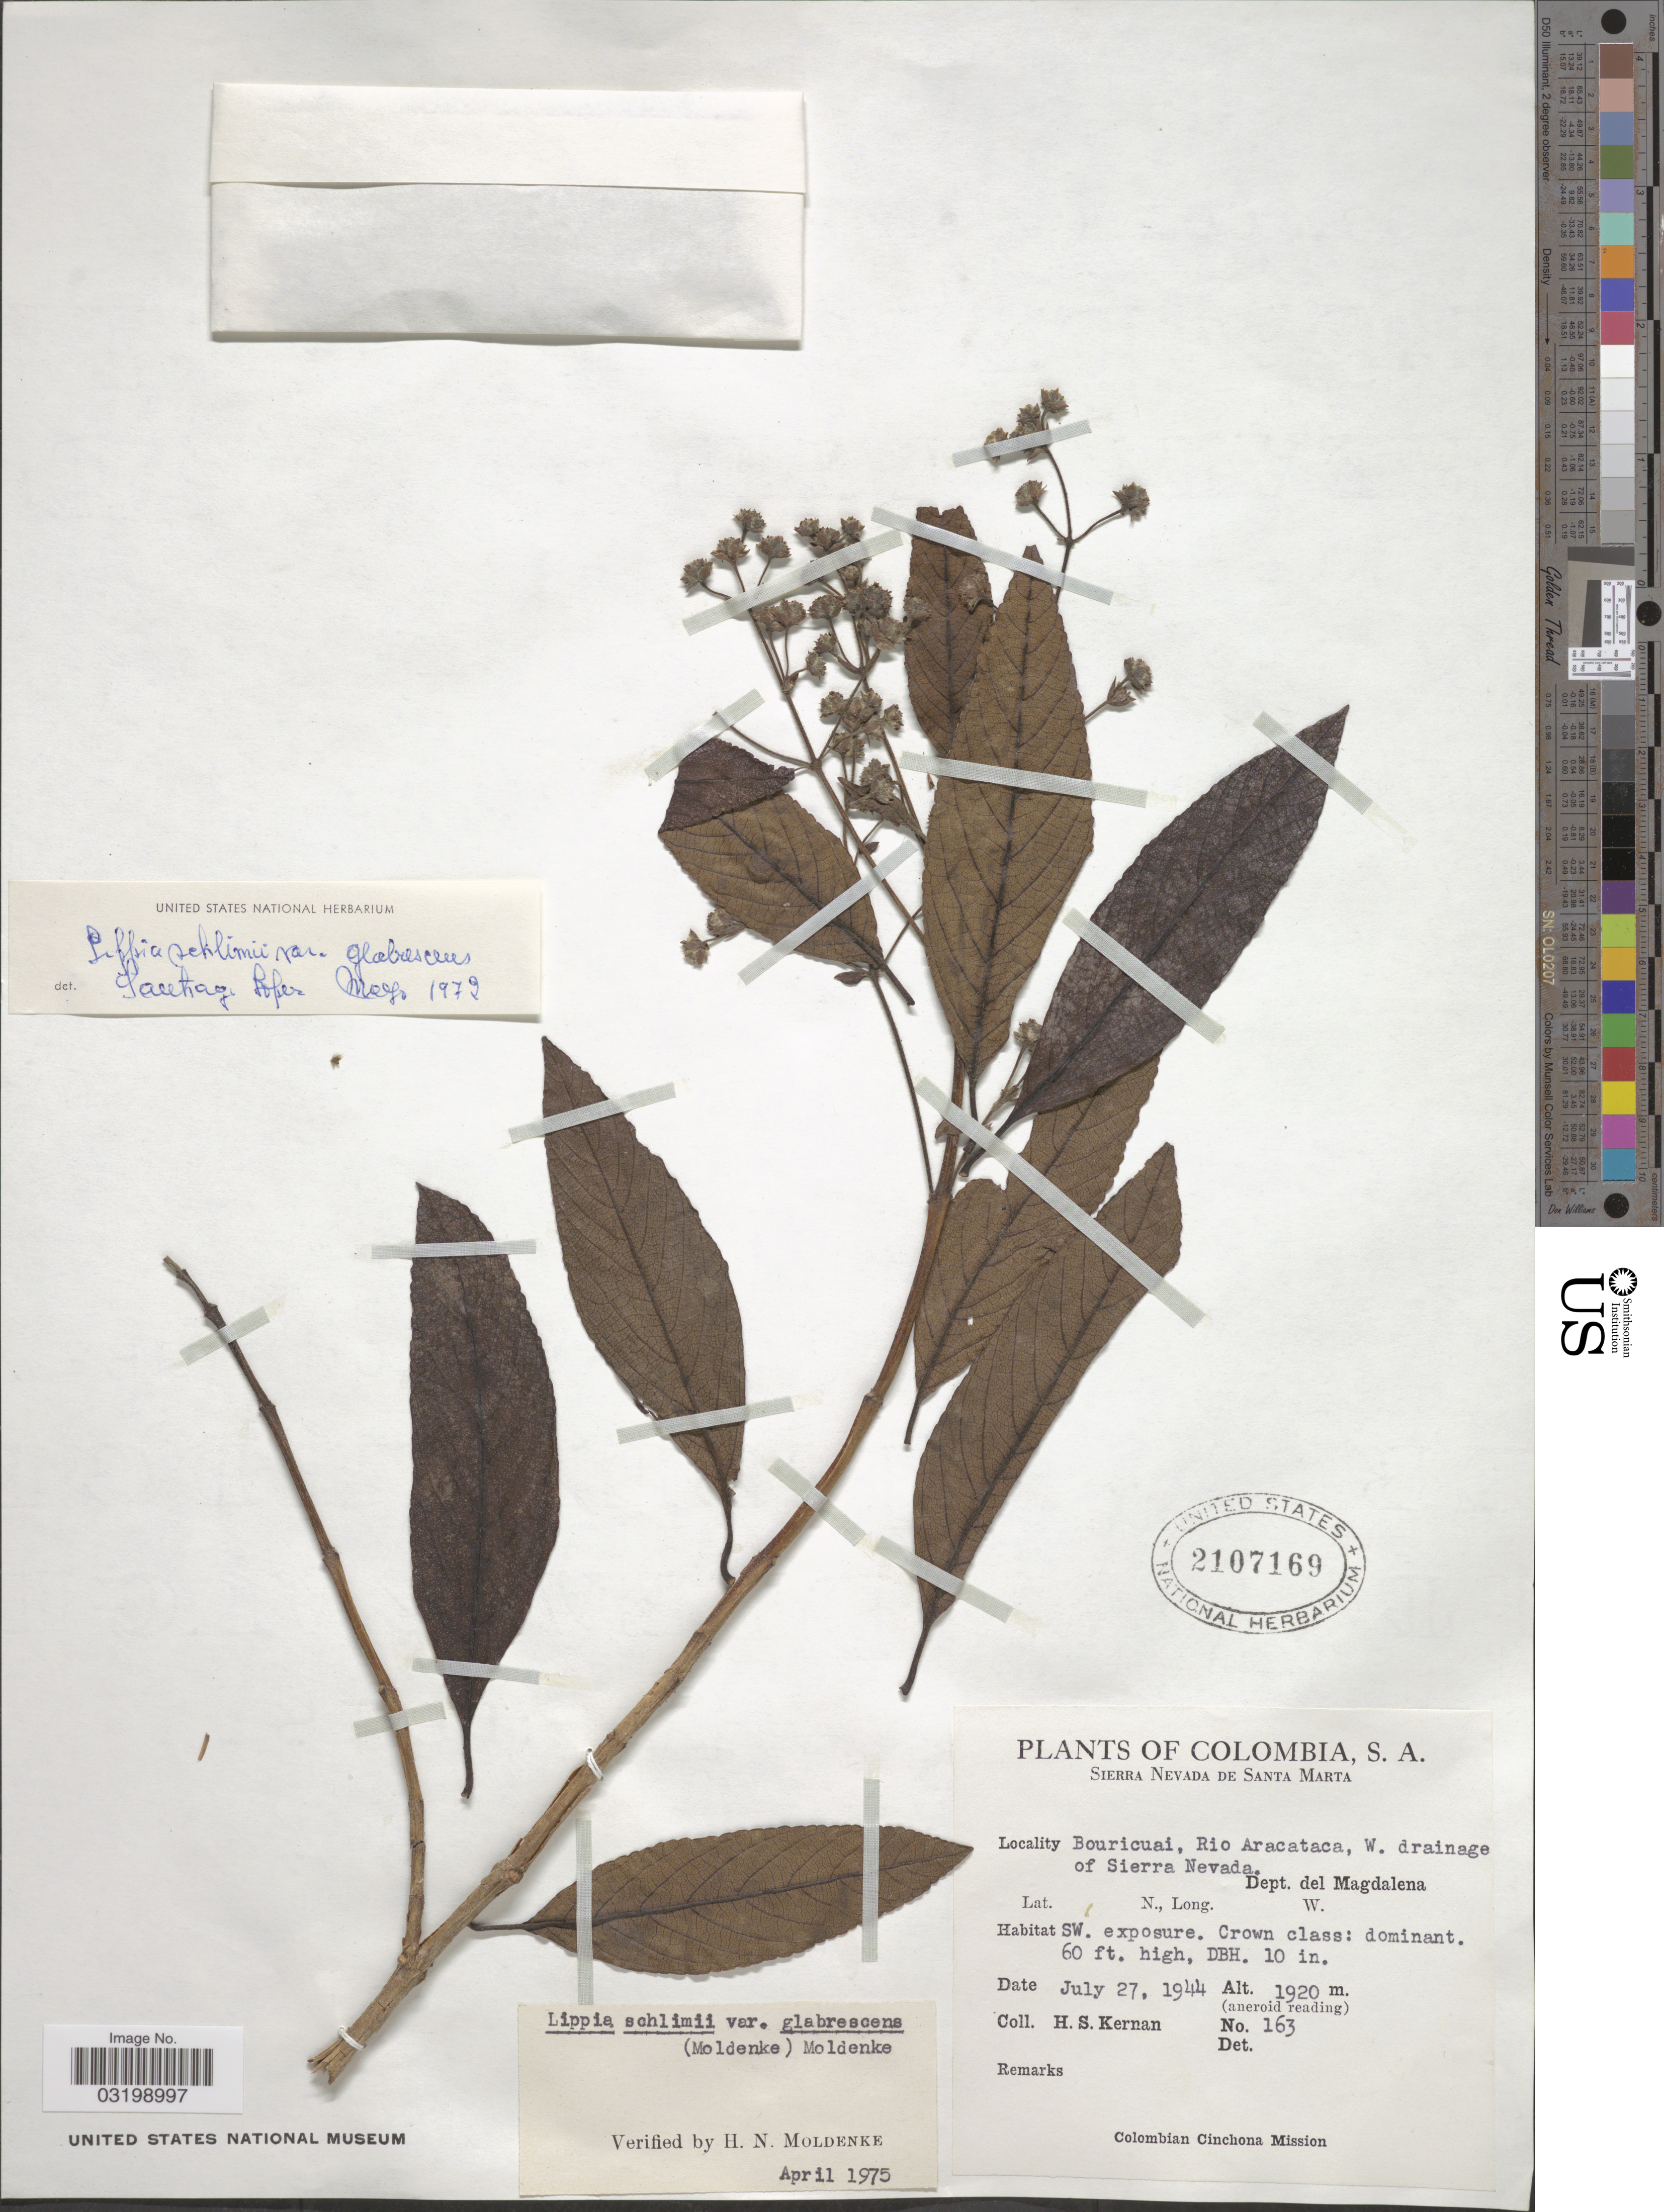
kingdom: Plantae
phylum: Tracheophyta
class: Magnoliopsida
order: Lamiales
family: Verbenaceae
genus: Lippia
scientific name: Lippia hirsuta var. glabrescens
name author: Moldenke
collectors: H. Kernan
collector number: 163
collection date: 1944-07-27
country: Colombia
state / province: Magdalena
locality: Sierra Nevada de Santa Marta. Bouricuai, Rio Aracataca, W. drainage of Sierra Nevada. Dept. del Magdalena.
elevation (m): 1920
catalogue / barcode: US 2107169